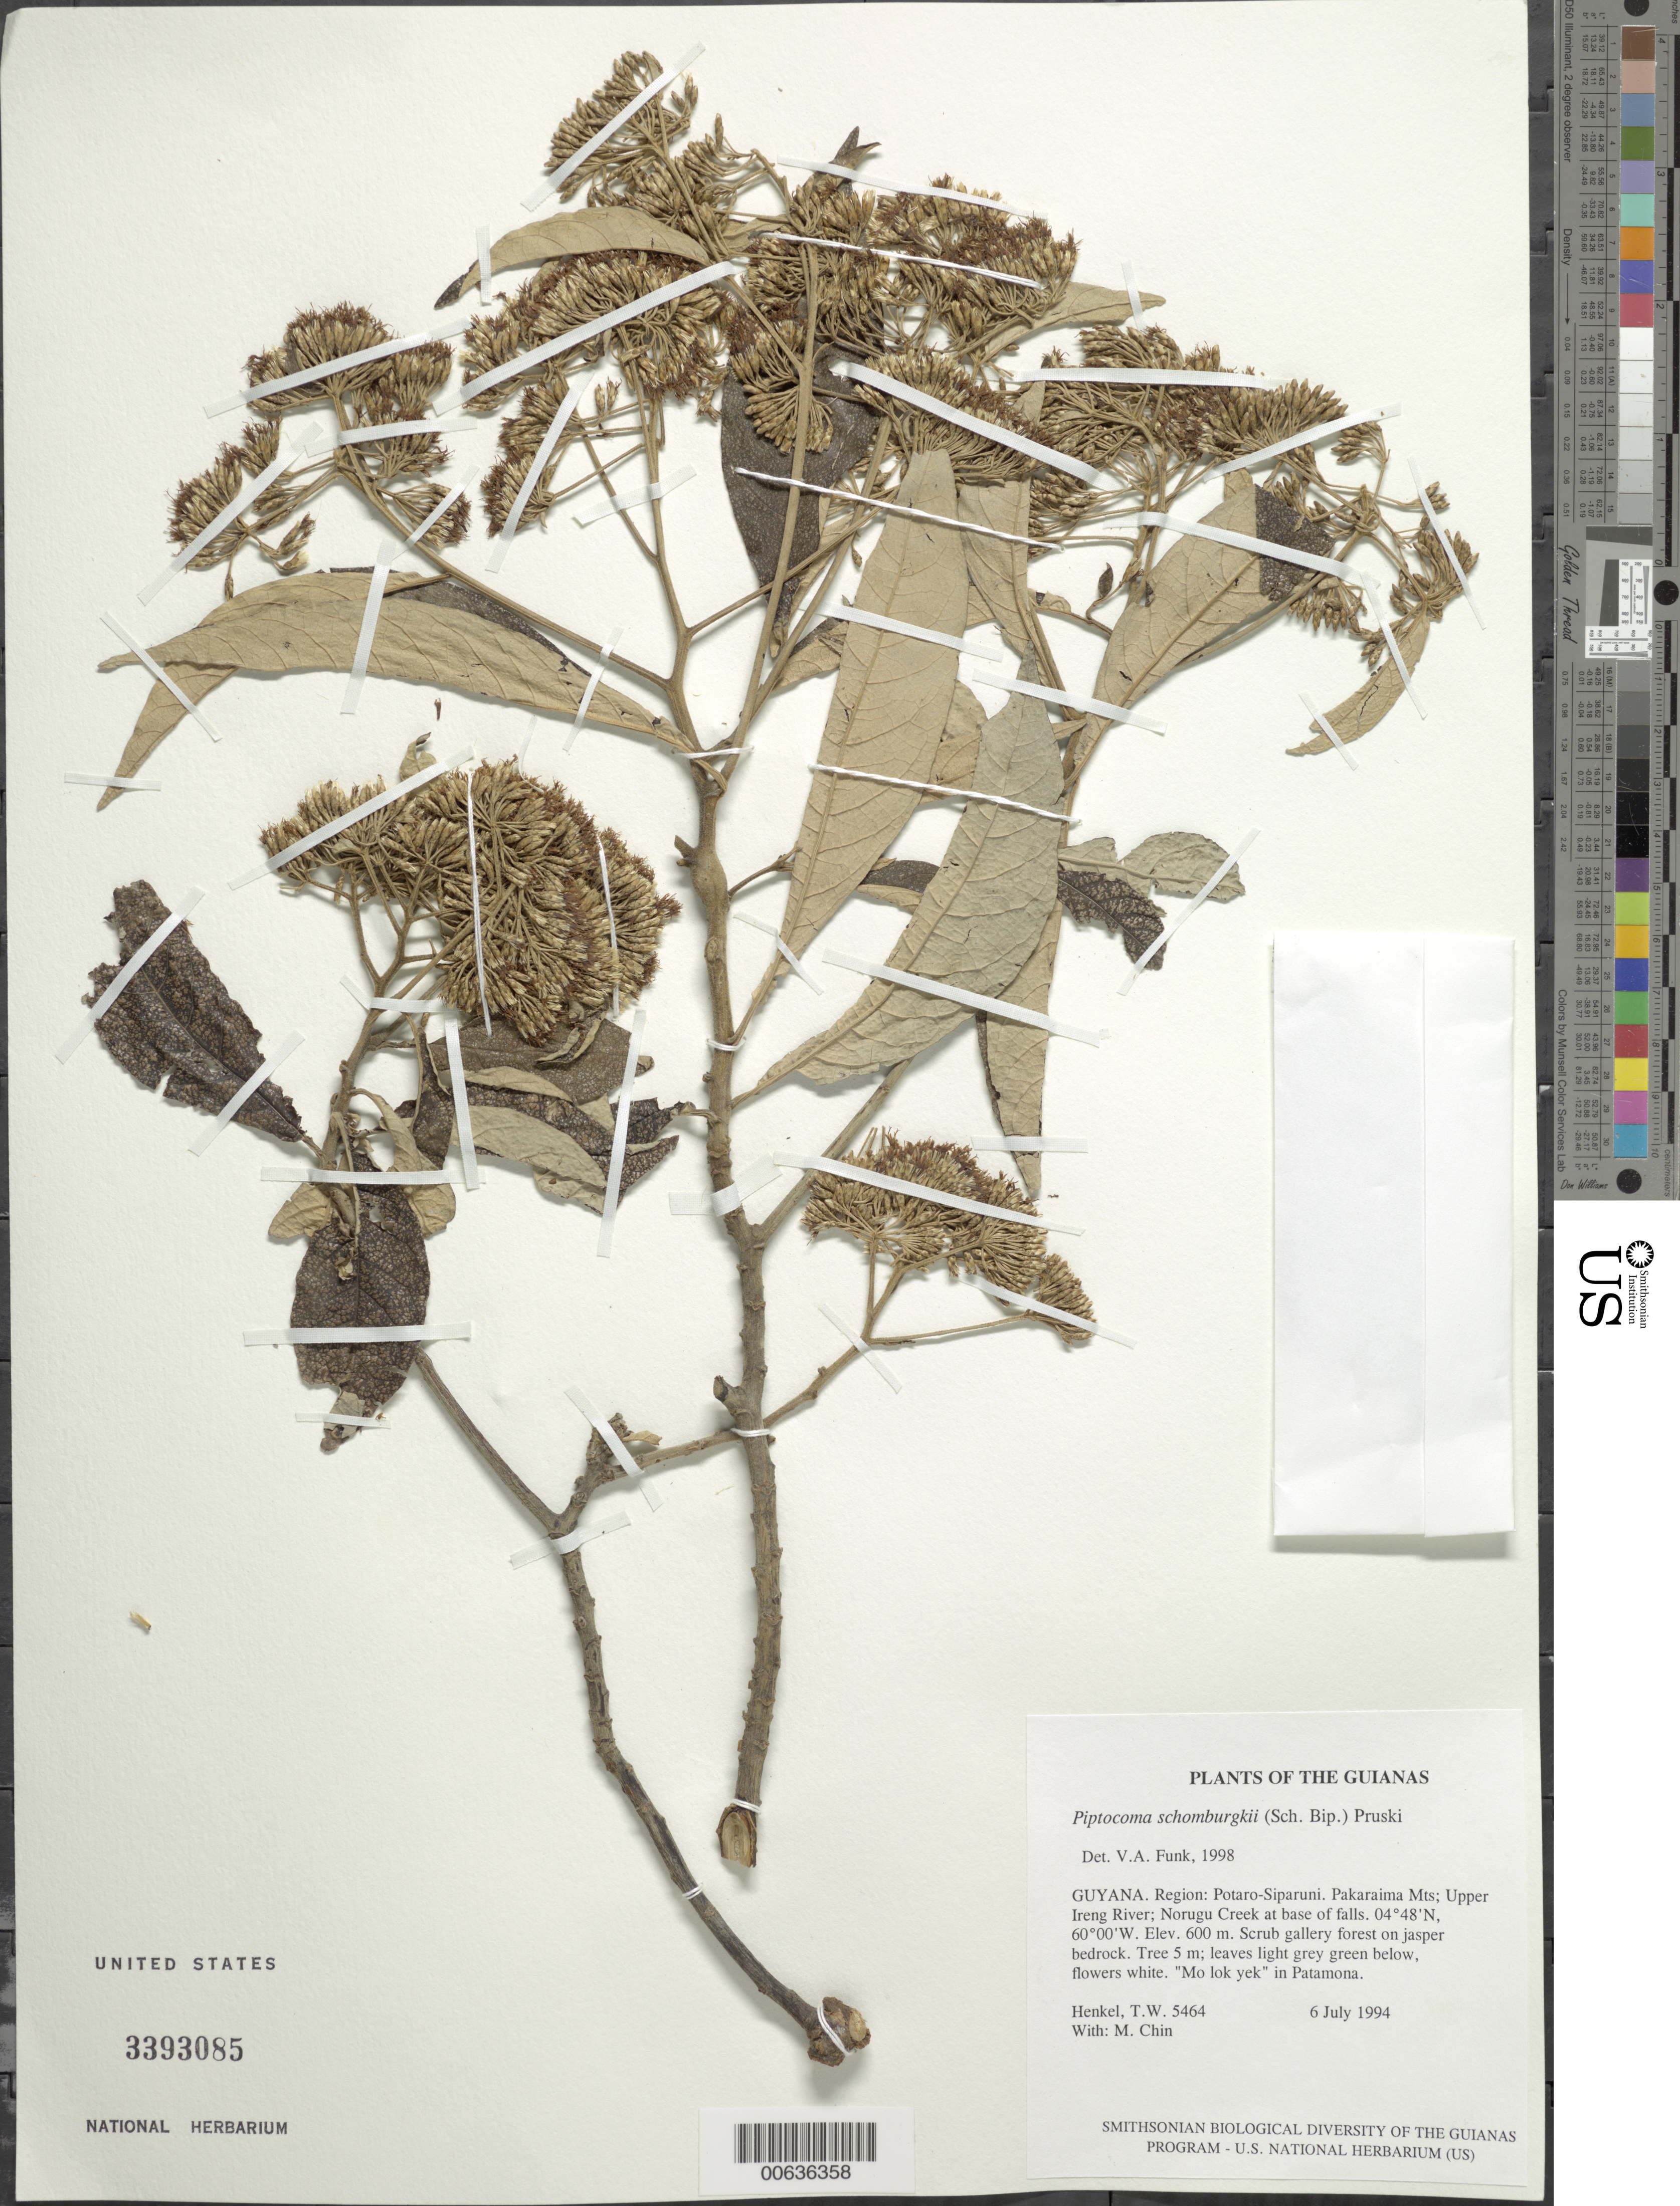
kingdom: Plantae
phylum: Tracheophyta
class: Magnoliopsida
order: Asterales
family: Asteraceae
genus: Piptocoma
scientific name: Piptocoma schomburgkii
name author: (Sch. Bip.) Pruski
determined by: Funk, Vicki A., (BOT), Smithsonian Institution - National Museum of Natural History (UNITED STATES)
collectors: T. Henkel & M. Chin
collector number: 5464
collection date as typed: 6 July 1994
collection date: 1994-07-06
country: Guyana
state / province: Potaro-Siparuni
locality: Pakaraima Mts; Upper Ireng River; Norugu Creek at base of falls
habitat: Scrub gallery forest on jasper bedrock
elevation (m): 600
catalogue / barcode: US 3393085